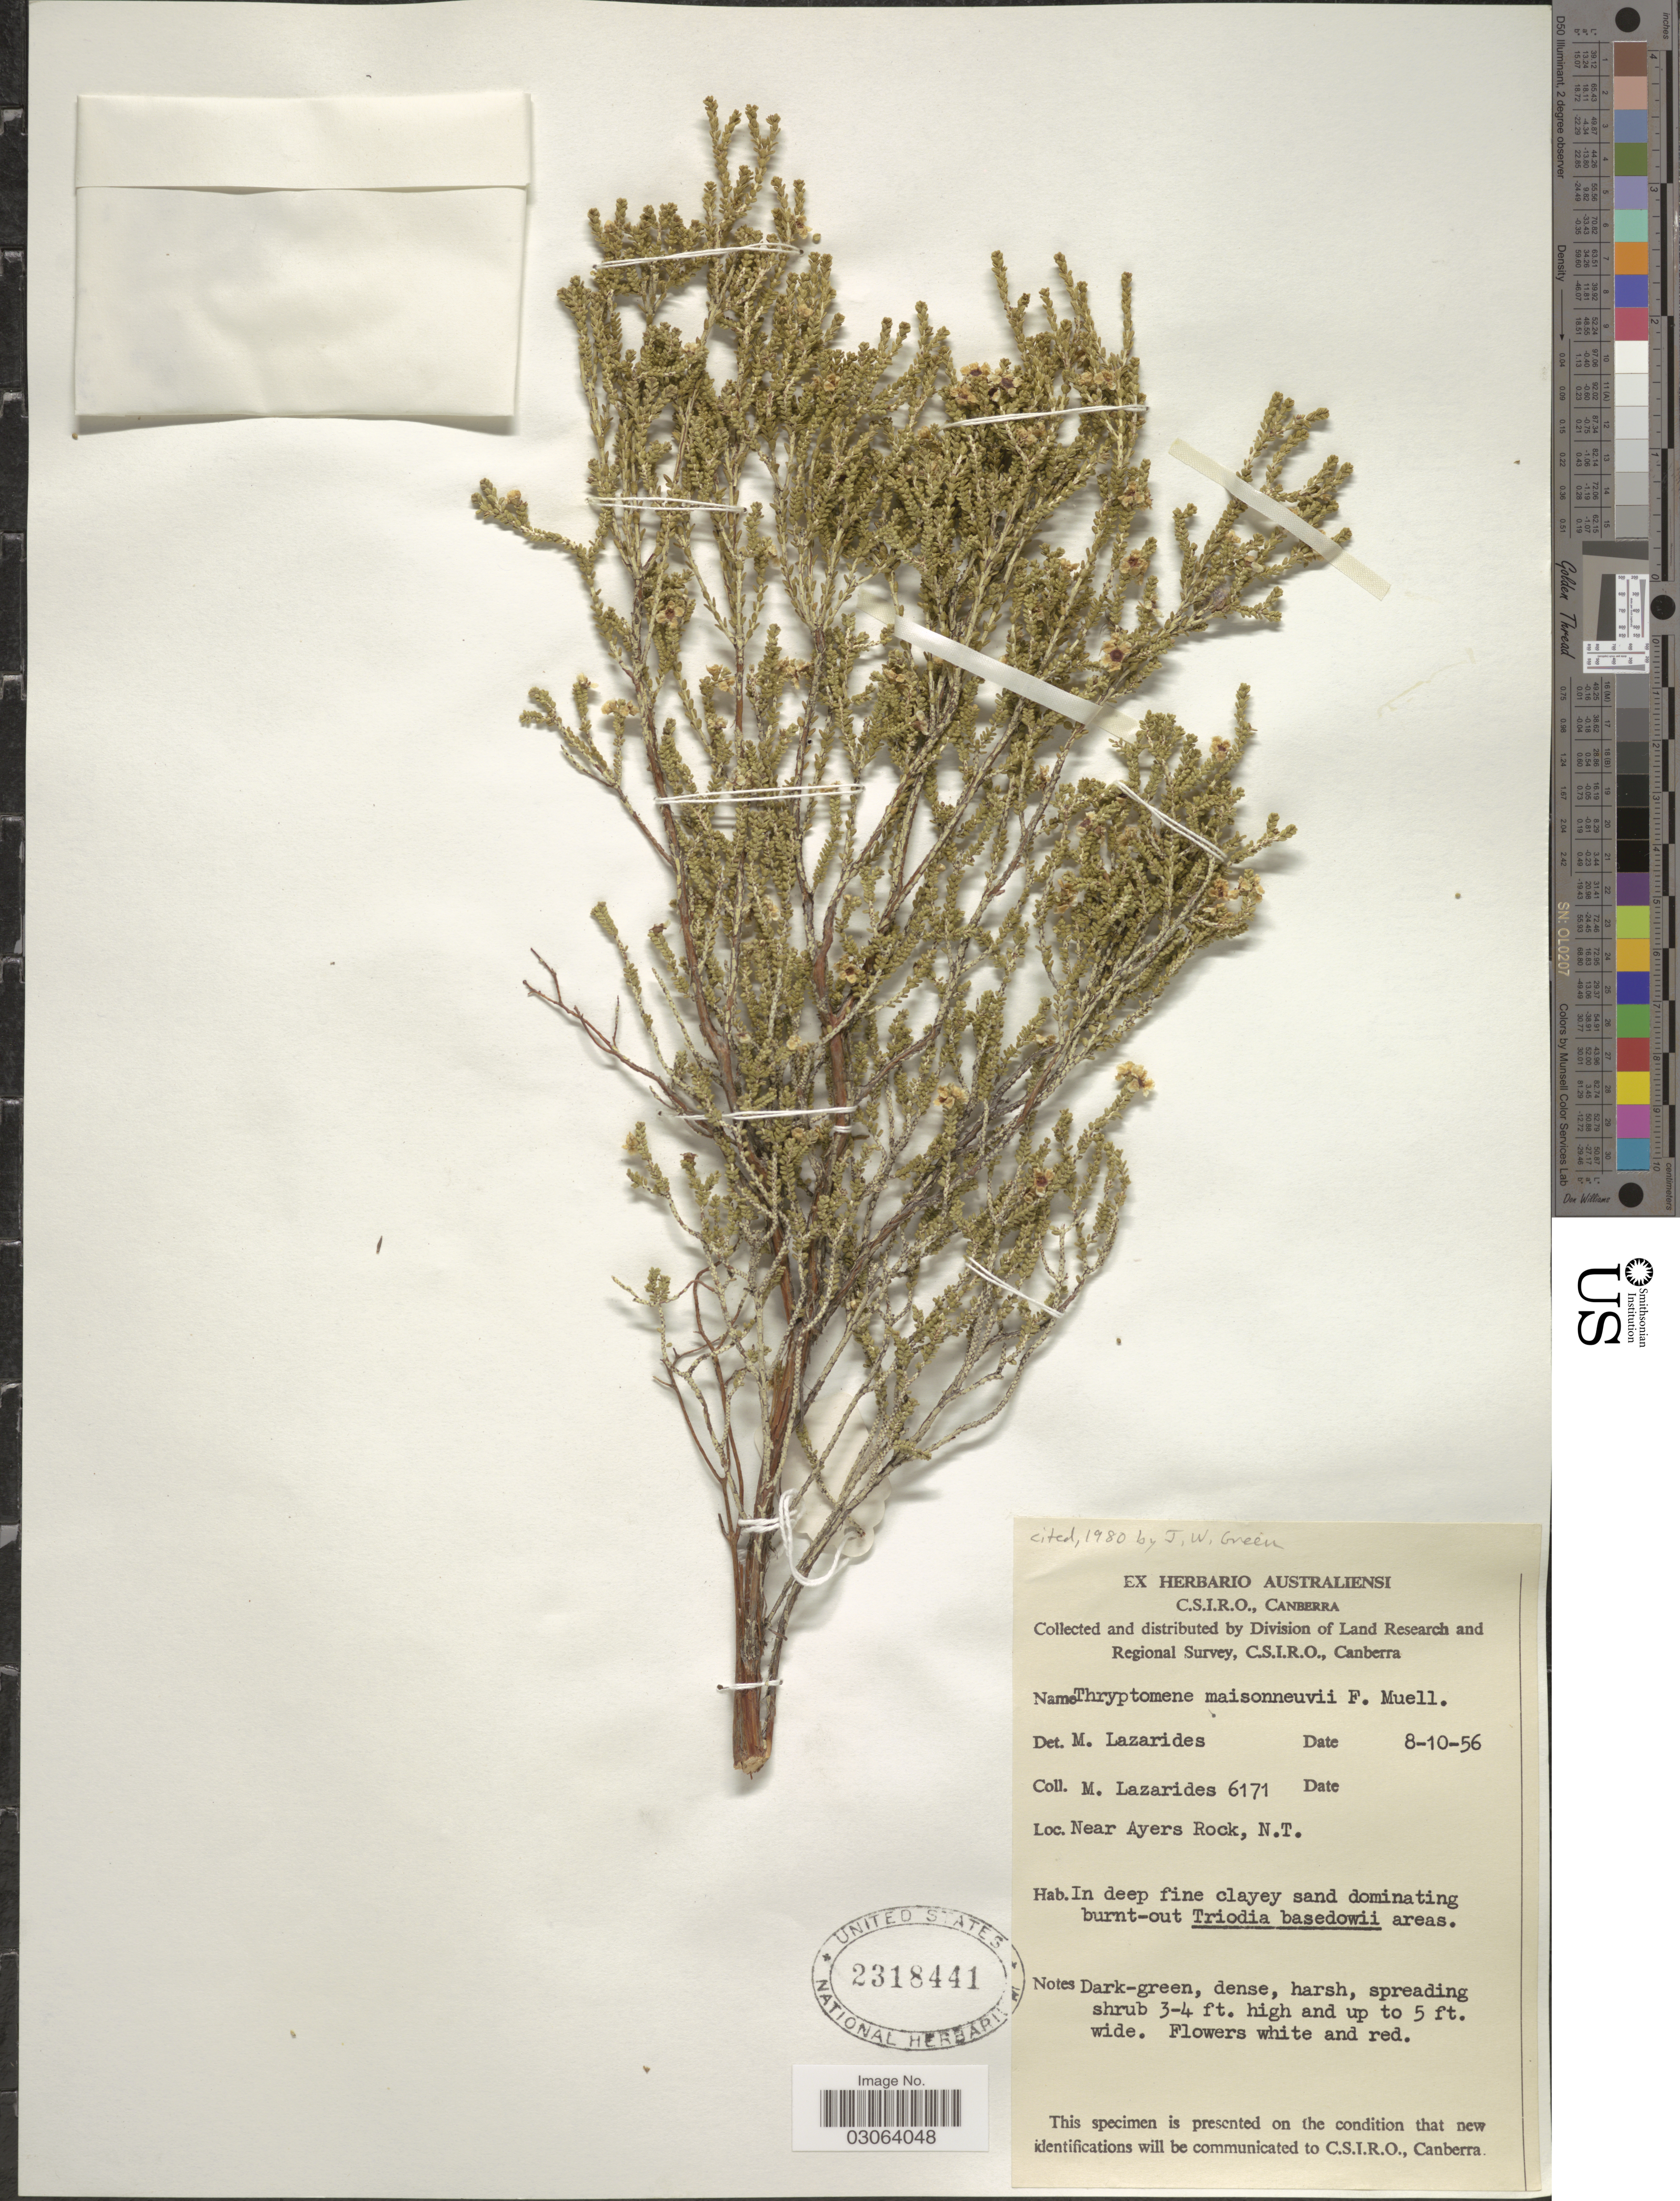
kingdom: Plantae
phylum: Tracheophyta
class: Magnoliopsida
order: Myrtales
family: Myrtaceae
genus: Aluta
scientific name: Aluta maisonneuvei subsp. maisonneuvei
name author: (F. Muell.) Rye & Trudgen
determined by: Strong, Mark T., (BOT), Smithsonian Institution - National Museum of Natural History (UNITED STATES)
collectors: M. Lazarides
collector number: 6171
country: Australia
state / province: Northern Territory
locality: Near Ayers Rock, N.T.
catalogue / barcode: US 2318441